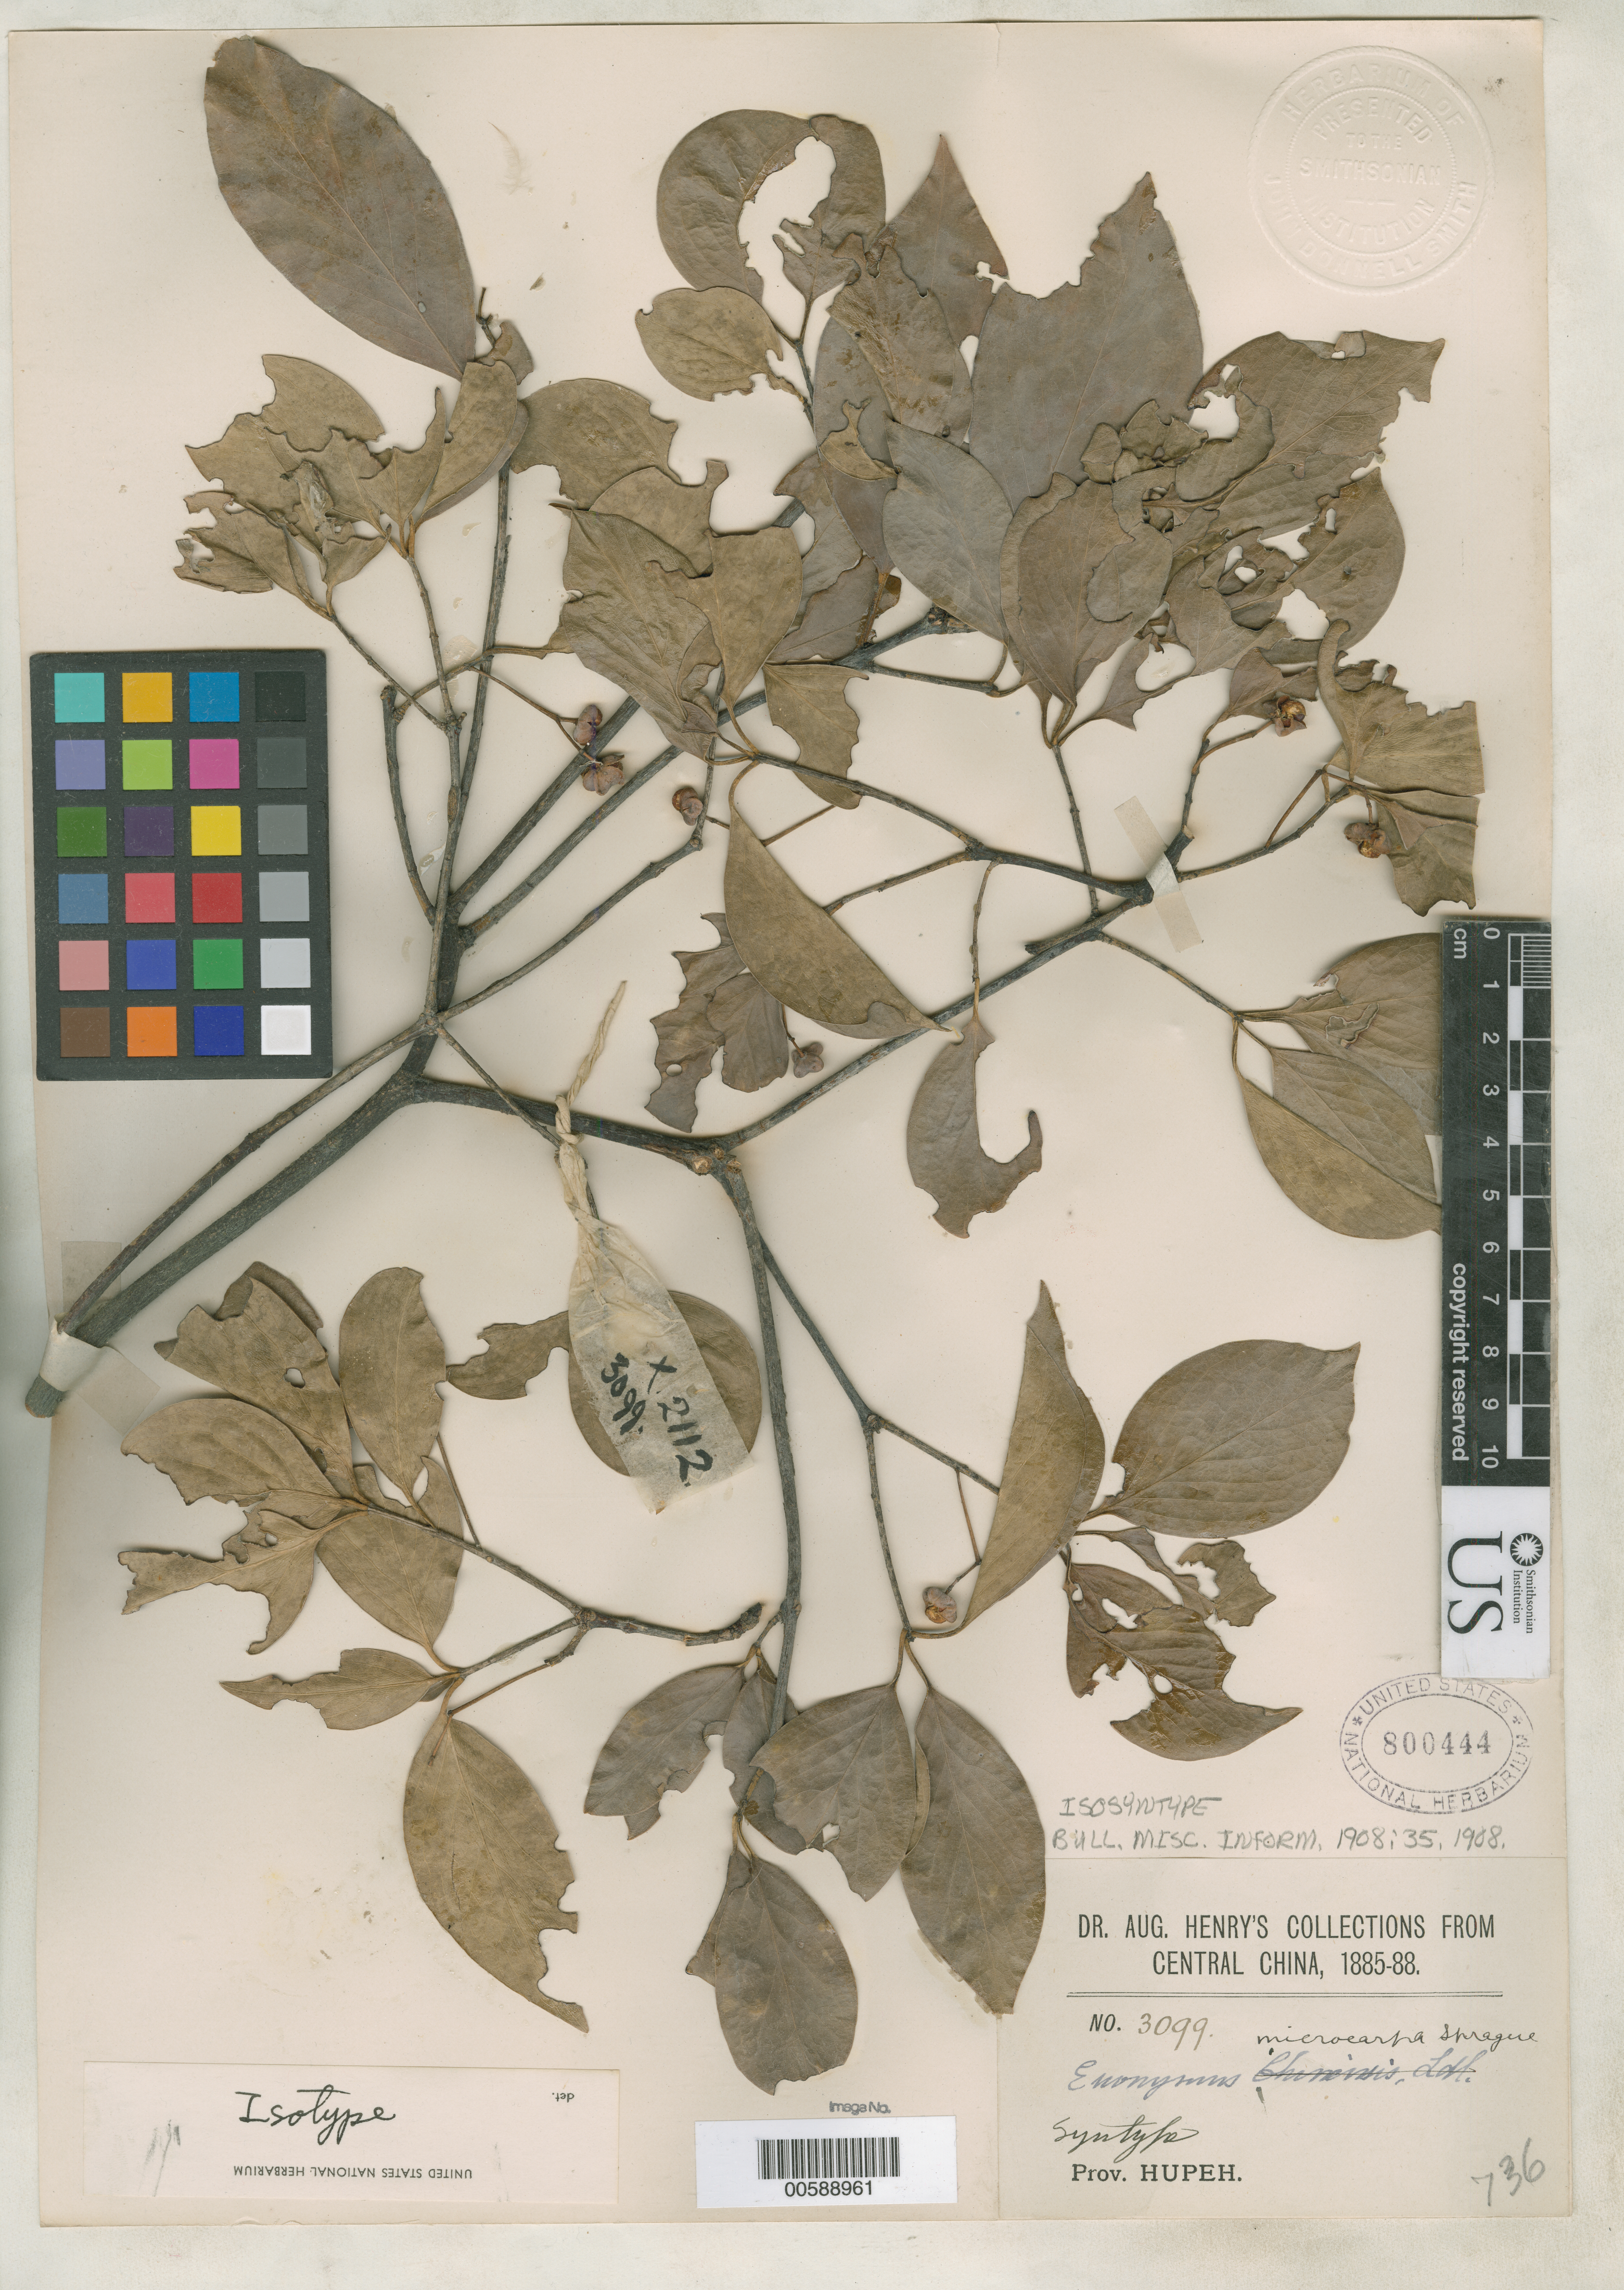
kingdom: Plantae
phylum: Tracheophyta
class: Magnoliopsida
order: Celastrales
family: Celastraceae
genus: Euonymus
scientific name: Euonymus microcarpus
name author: Sprague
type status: Isosyntype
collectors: A. Henry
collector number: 3099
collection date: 1885/1888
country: China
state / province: Hubei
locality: Central China. Prov. Hupeh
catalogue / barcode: US 800444